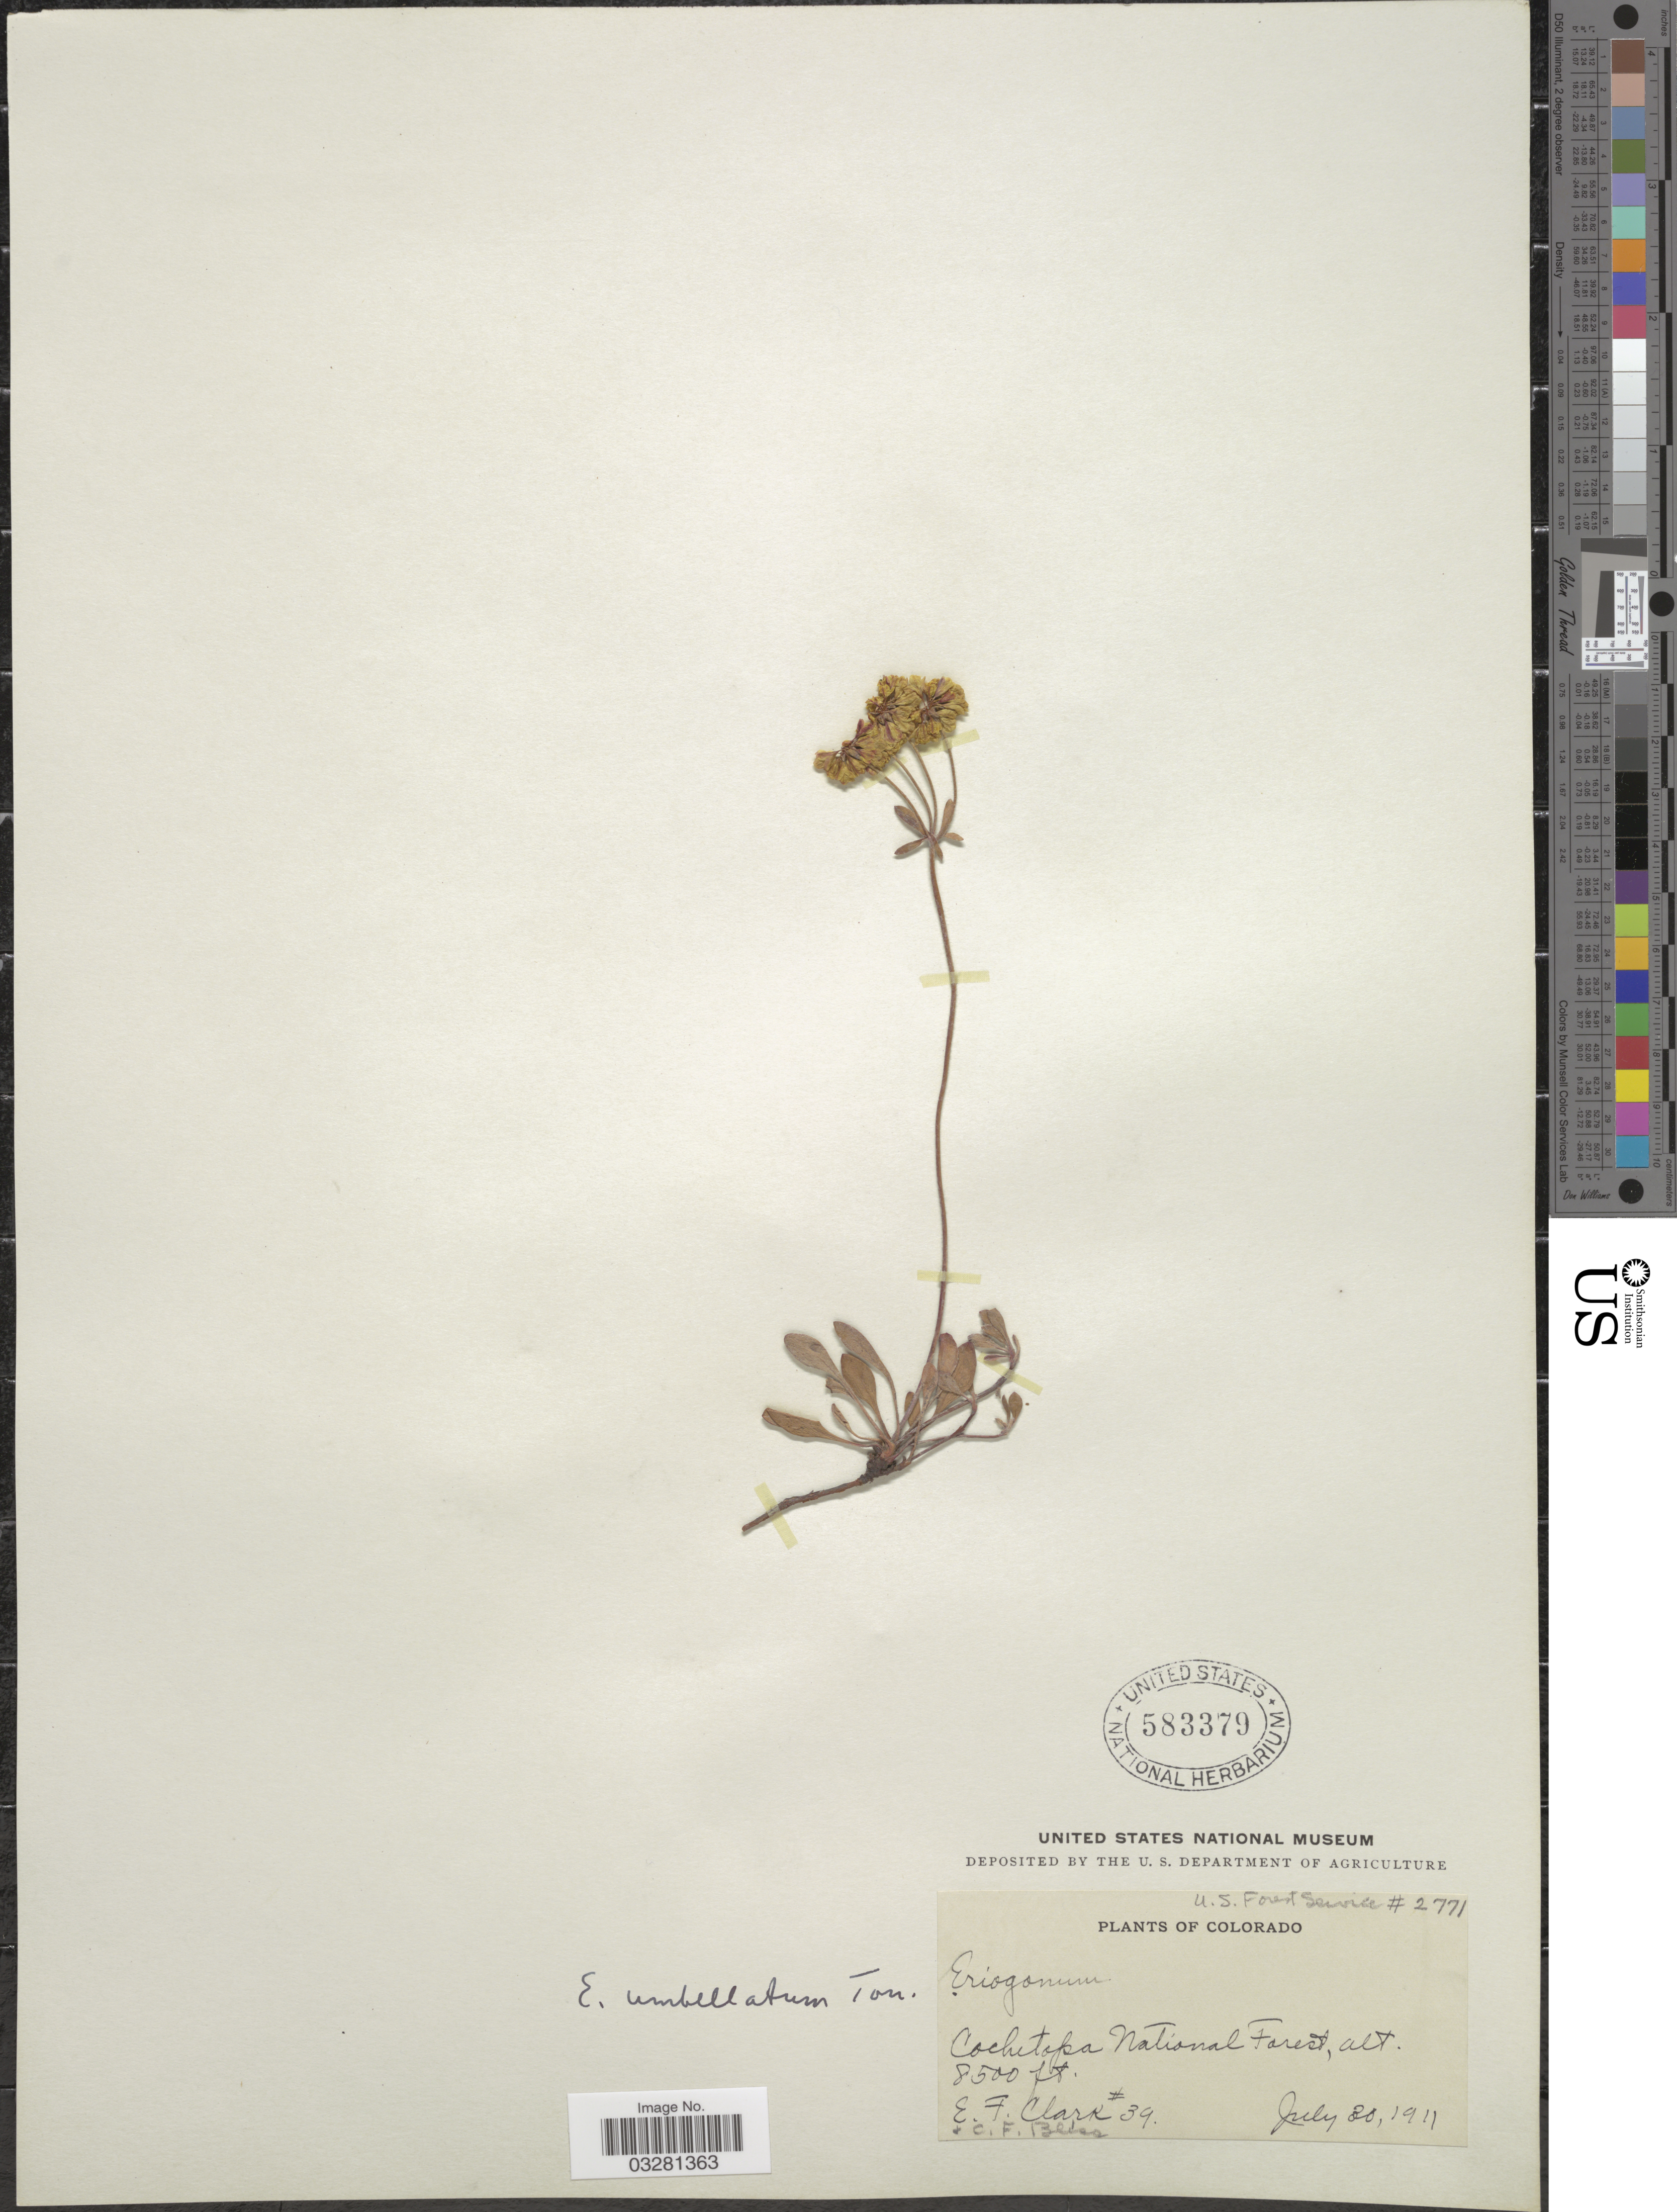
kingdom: Plantae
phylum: Tracheophyta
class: Magnoliopsida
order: Caryophyllales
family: Polygonaceae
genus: Eriogonum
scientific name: Eriogonum umbellatum var. umbellatum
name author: Torr.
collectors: E. F. Clark & C. Bliss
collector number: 39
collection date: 1911-07-30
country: United States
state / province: Colorado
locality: Cochetopa National Forest.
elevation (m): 2591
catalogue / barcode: US 583379